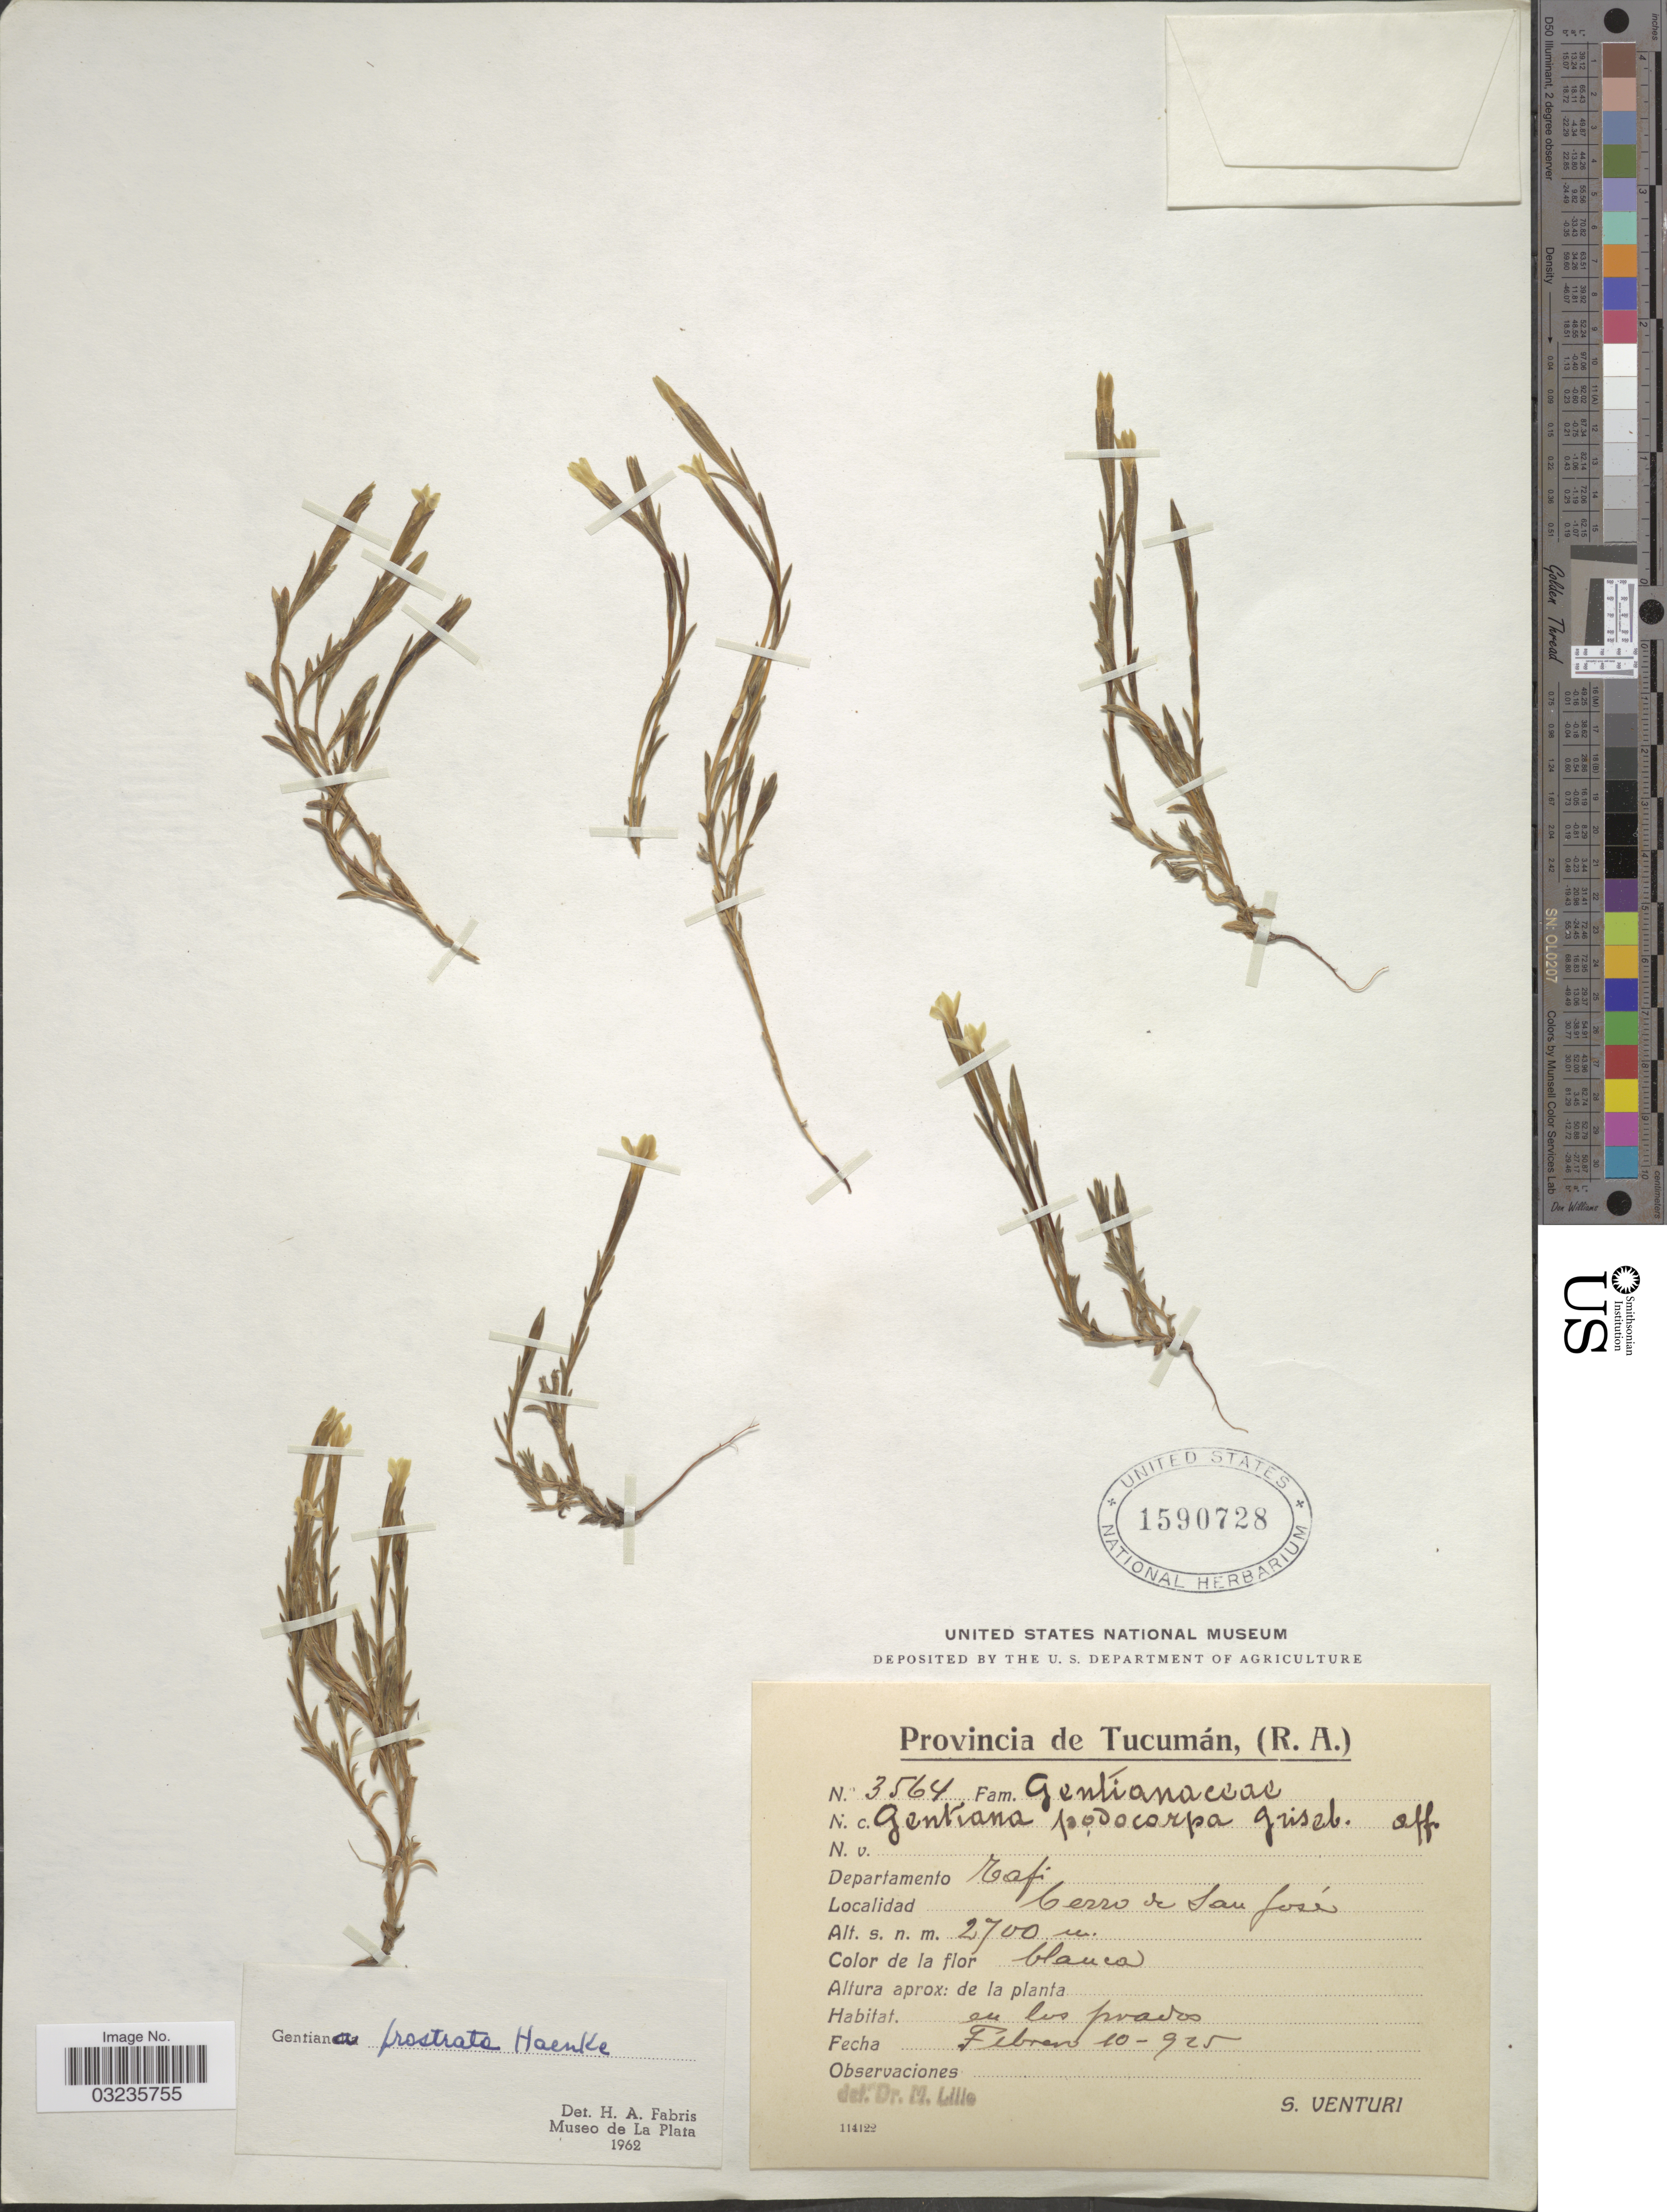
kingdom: Plantae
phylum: Tracheophyta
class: Magnoliopsida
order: Gentianales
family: Gentianaceae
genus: Gentiana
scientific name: Gentiana prostrata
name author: Haenke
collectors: S. Venturi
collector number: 3564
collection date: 1925-02-10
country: Argentina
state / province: Tucuman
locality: Departamento Tafi. Cerro de San José.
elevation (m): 2700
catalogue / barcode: US 1590728